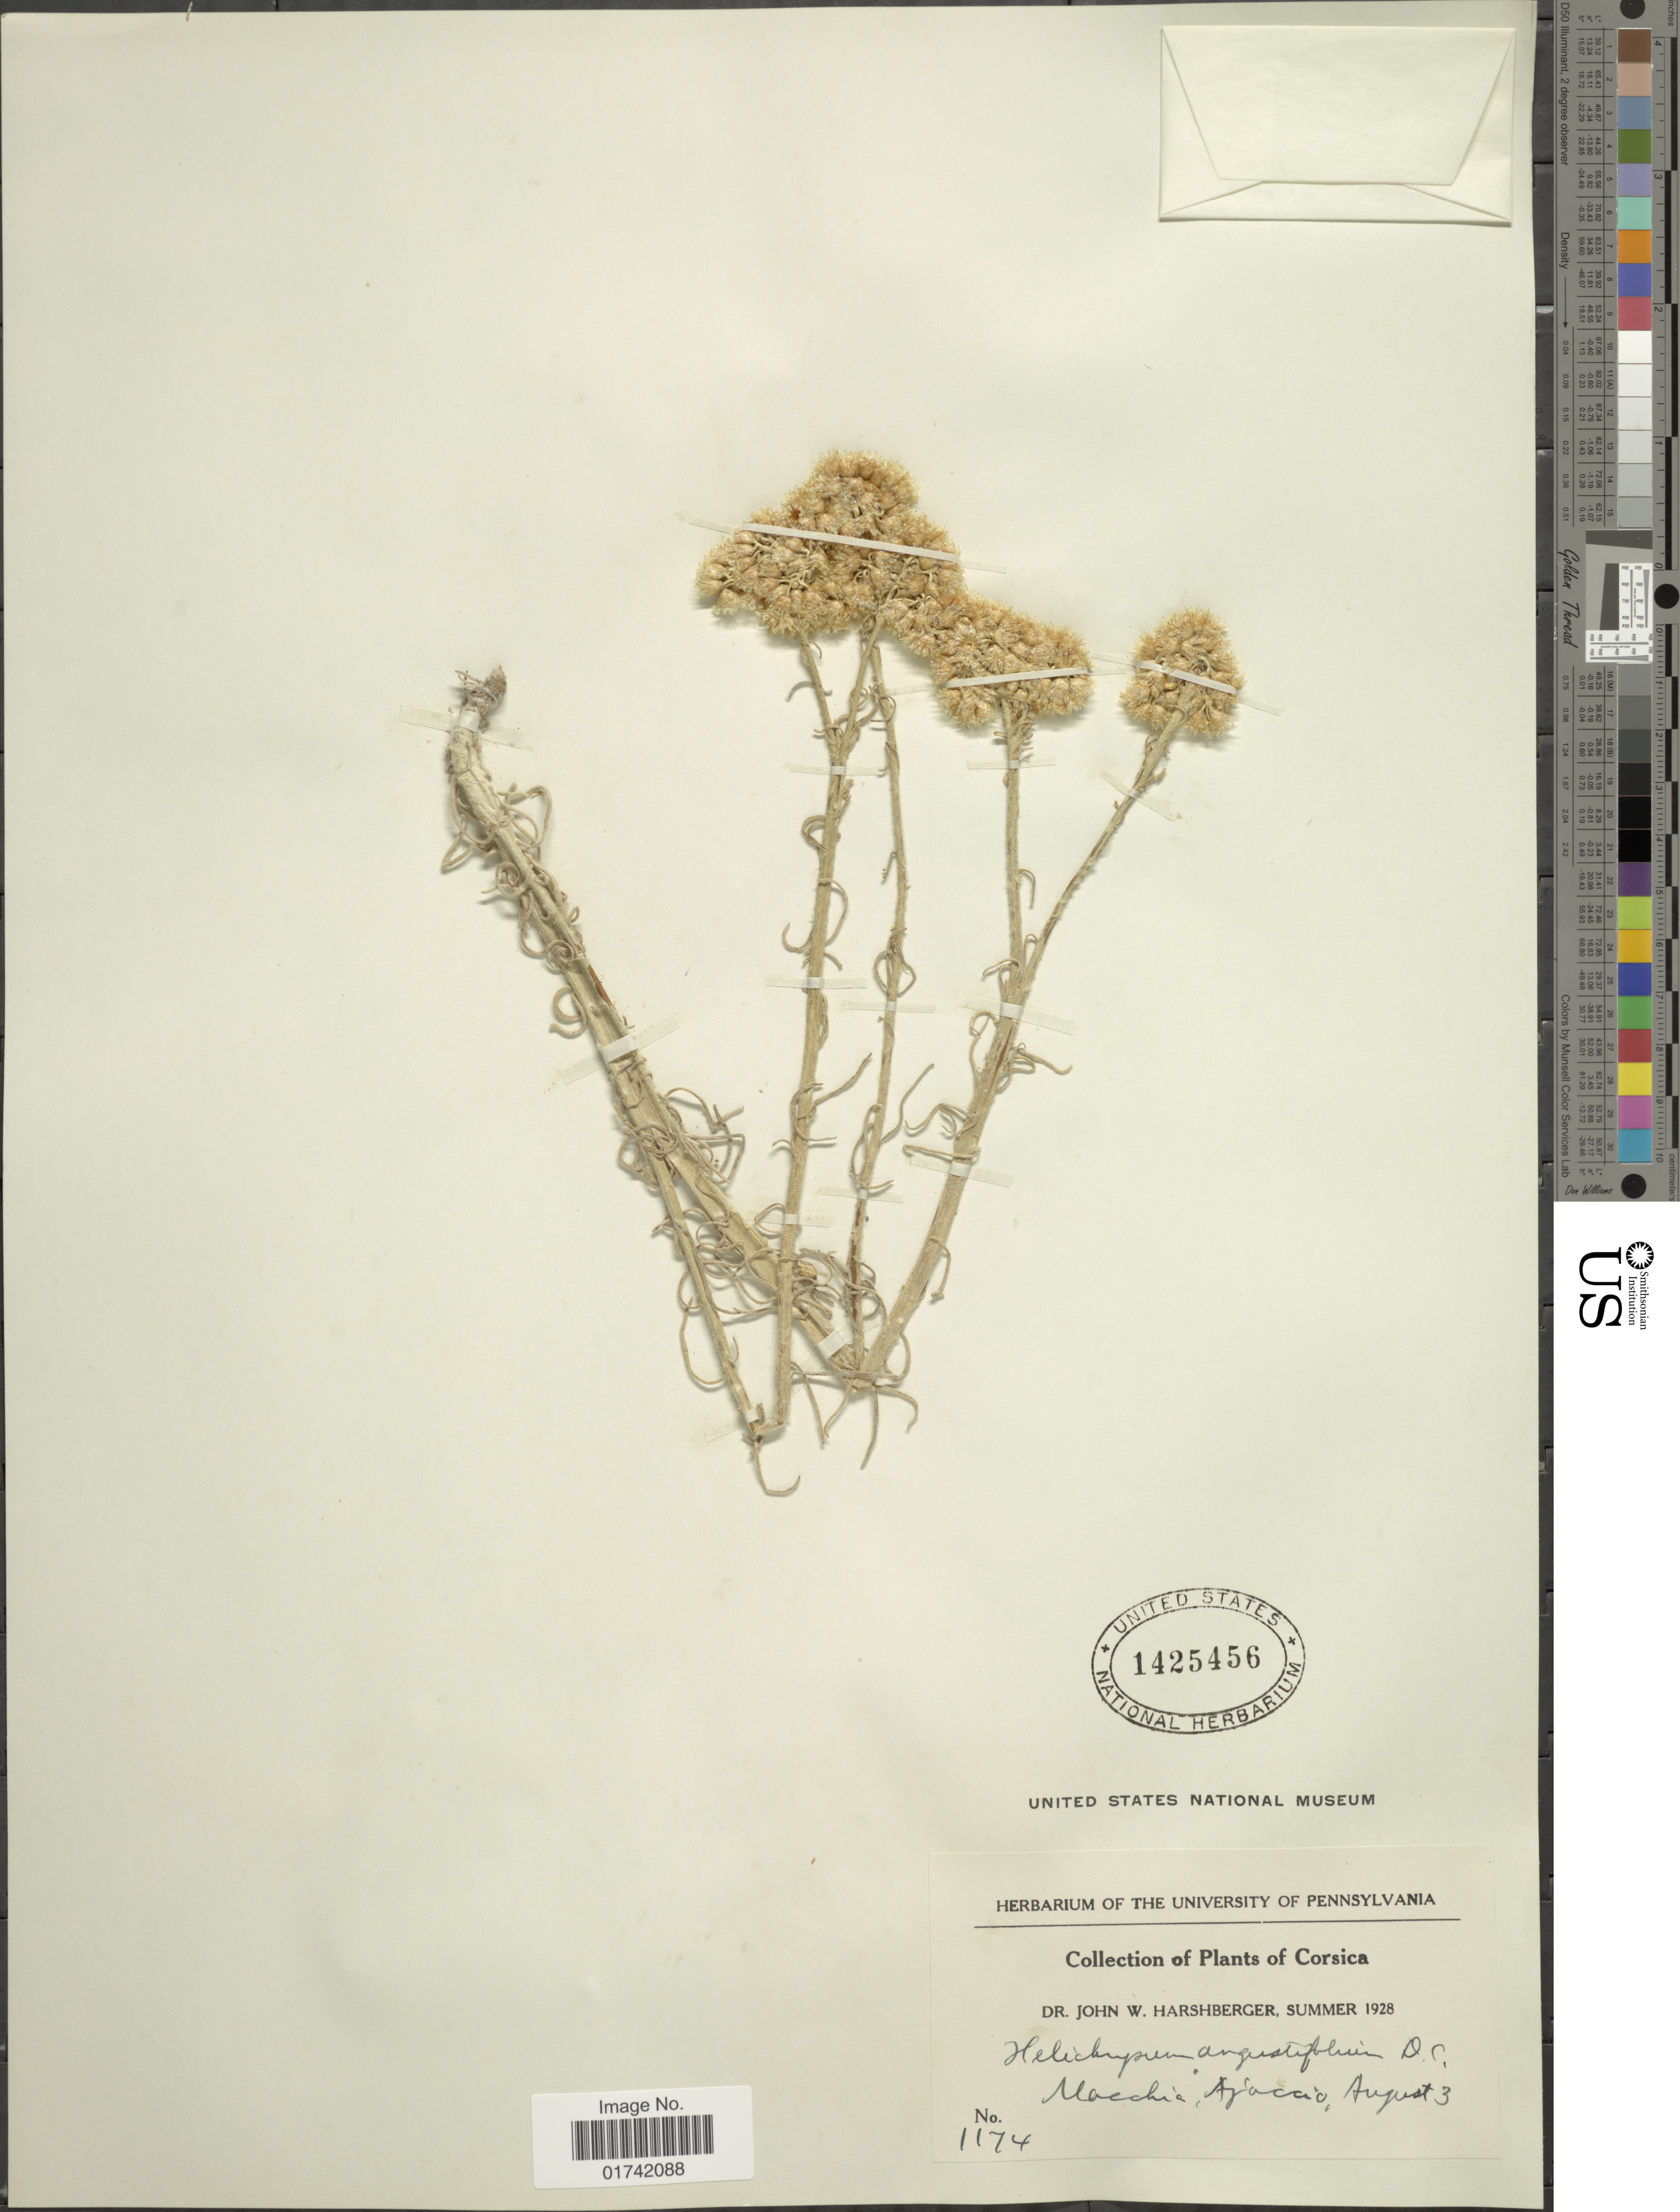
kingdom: Plantae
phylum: Tracheophyta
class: Magnoliopsida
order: Asterales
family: Asteraceae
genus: Helichrysum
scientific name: Helichrysum angustifolium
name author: (Lam.) DC.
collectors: J. W. Harshberger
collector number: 1174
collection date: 1928-08-03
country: France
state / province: Corsica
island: Corse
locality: Machia, Ajacio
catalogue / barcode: US 1425456